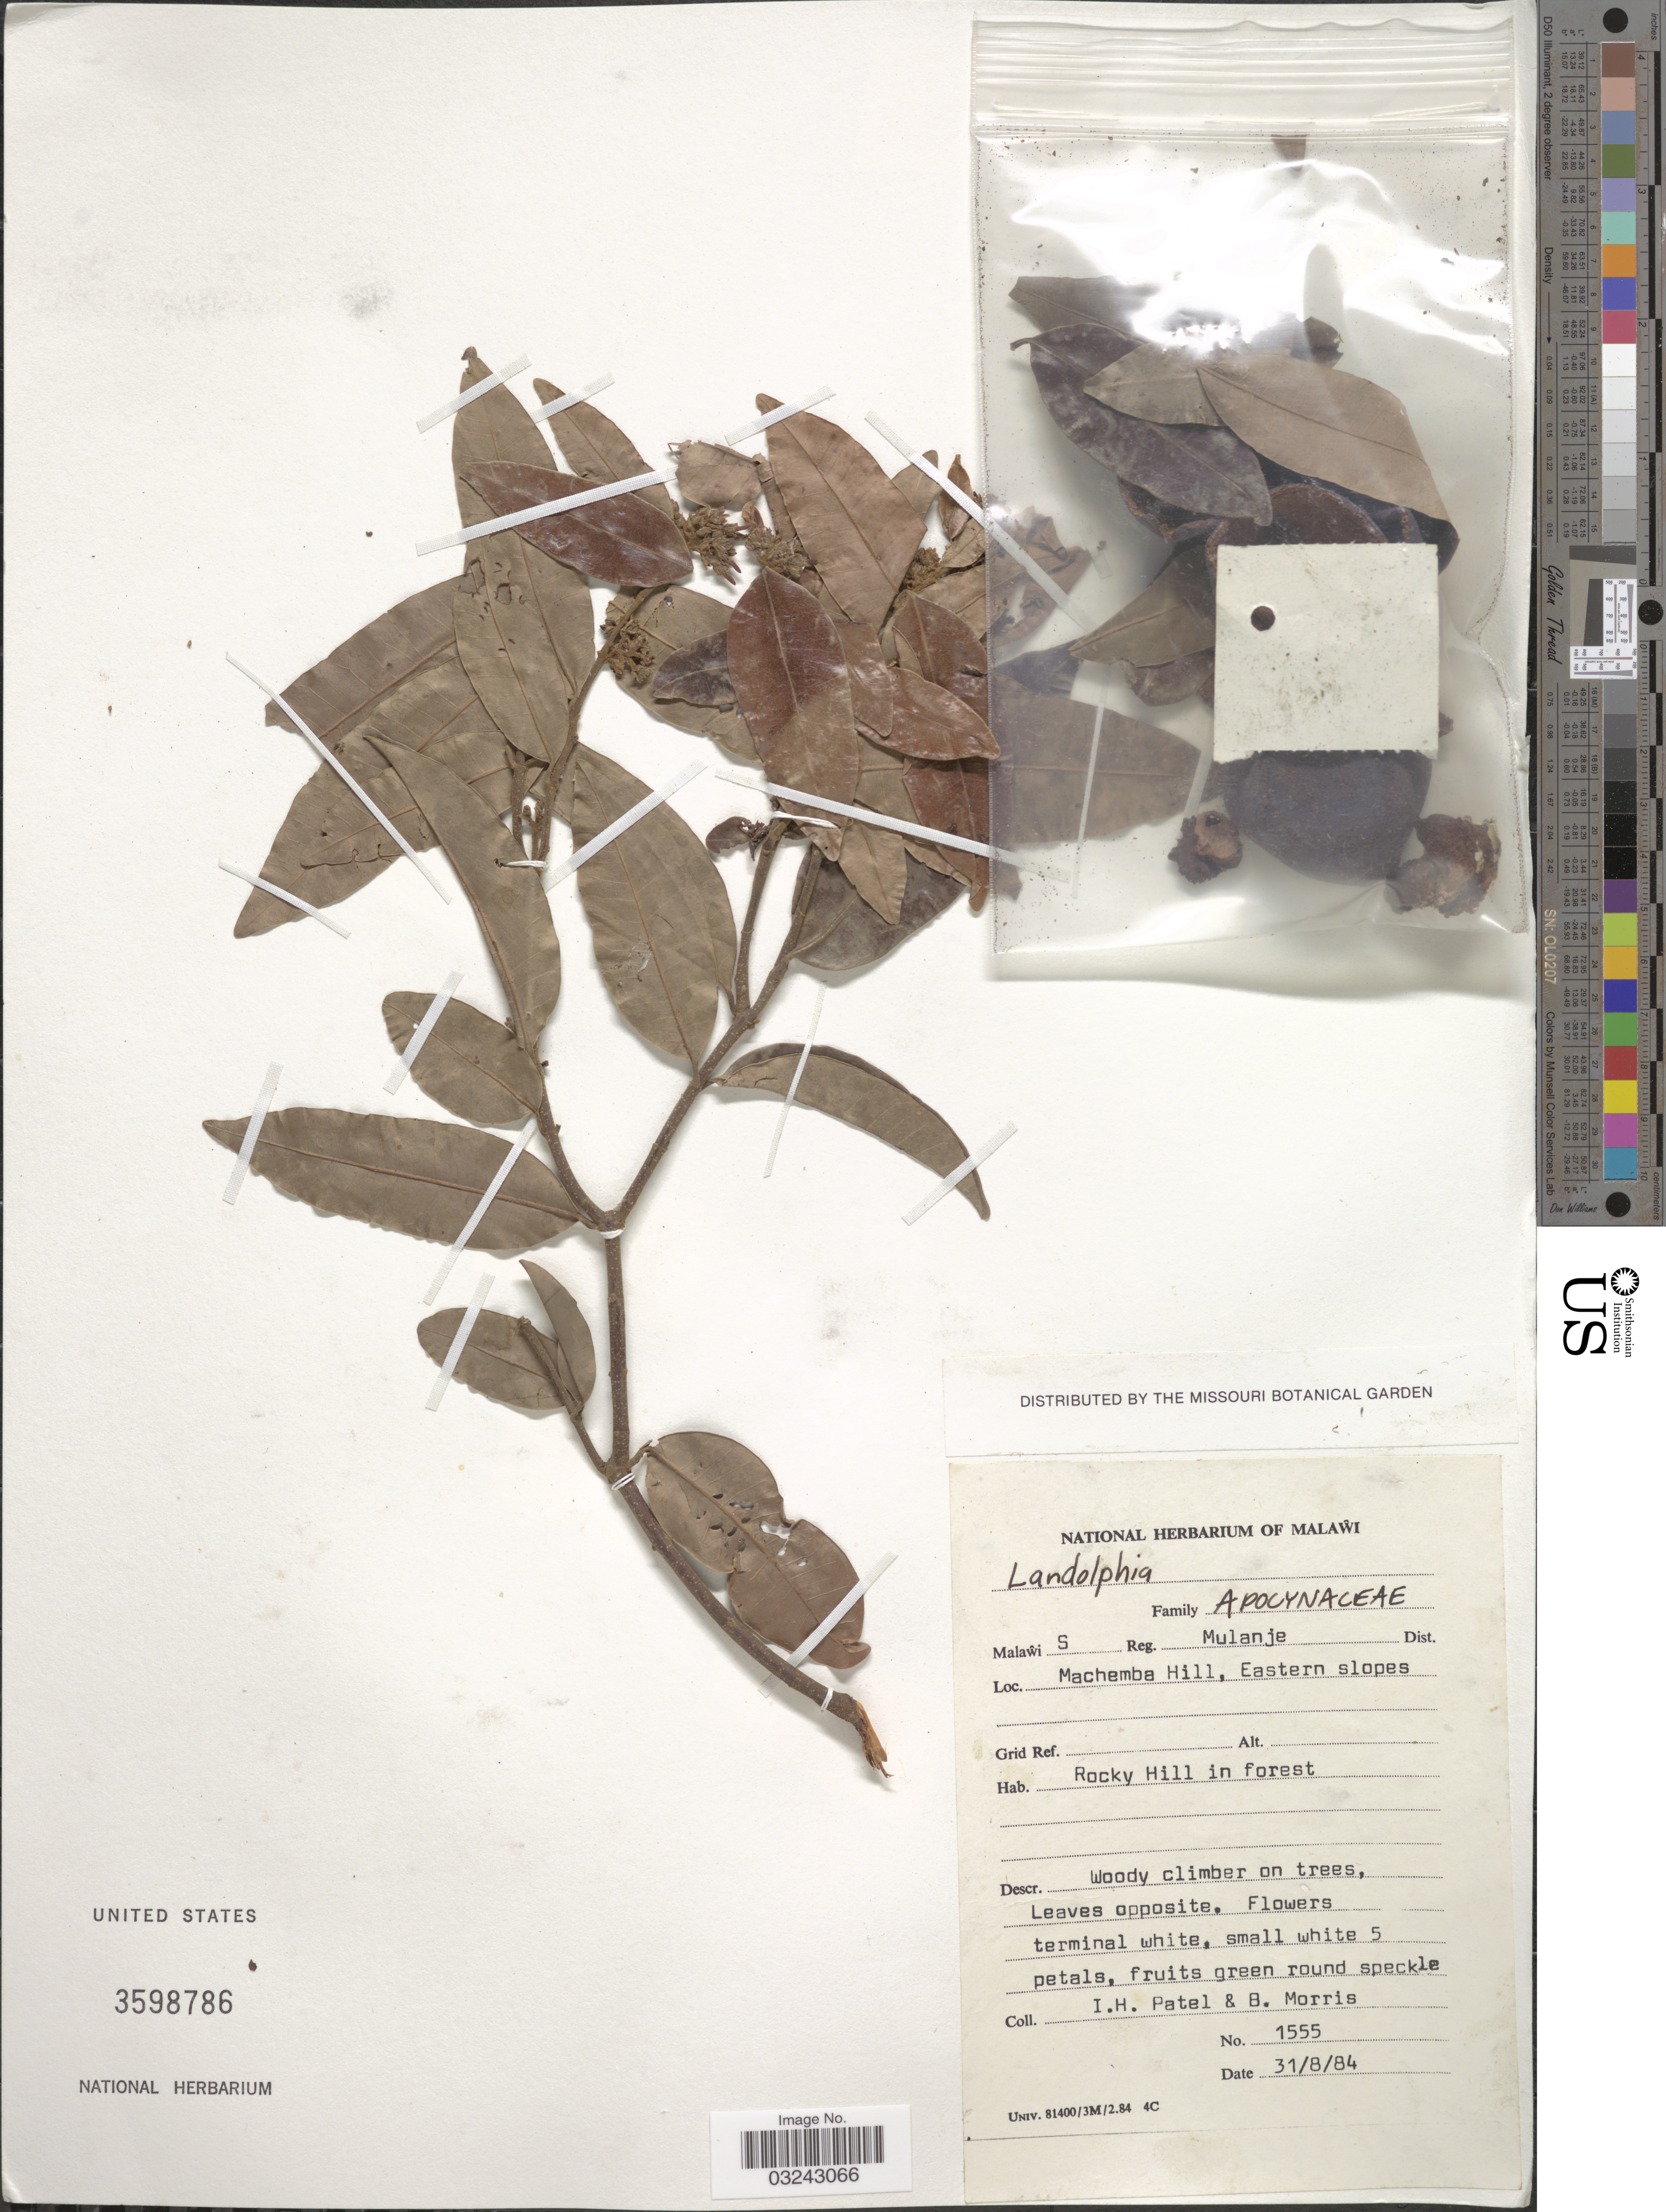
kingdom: Plantae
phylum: Tracheophyta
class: Magnoliopsida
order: Gentianales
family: Apocynaceae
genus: Landolphia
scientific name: Landolphia sp.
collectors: I. Patel & B. Morris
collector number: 1555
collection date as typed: Transcribed d/m/y: 31/8/84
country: Malawi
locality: S Reg. Mulanje Dist., Machemba Hill, Eastern slopes.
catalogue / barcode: US 3598786